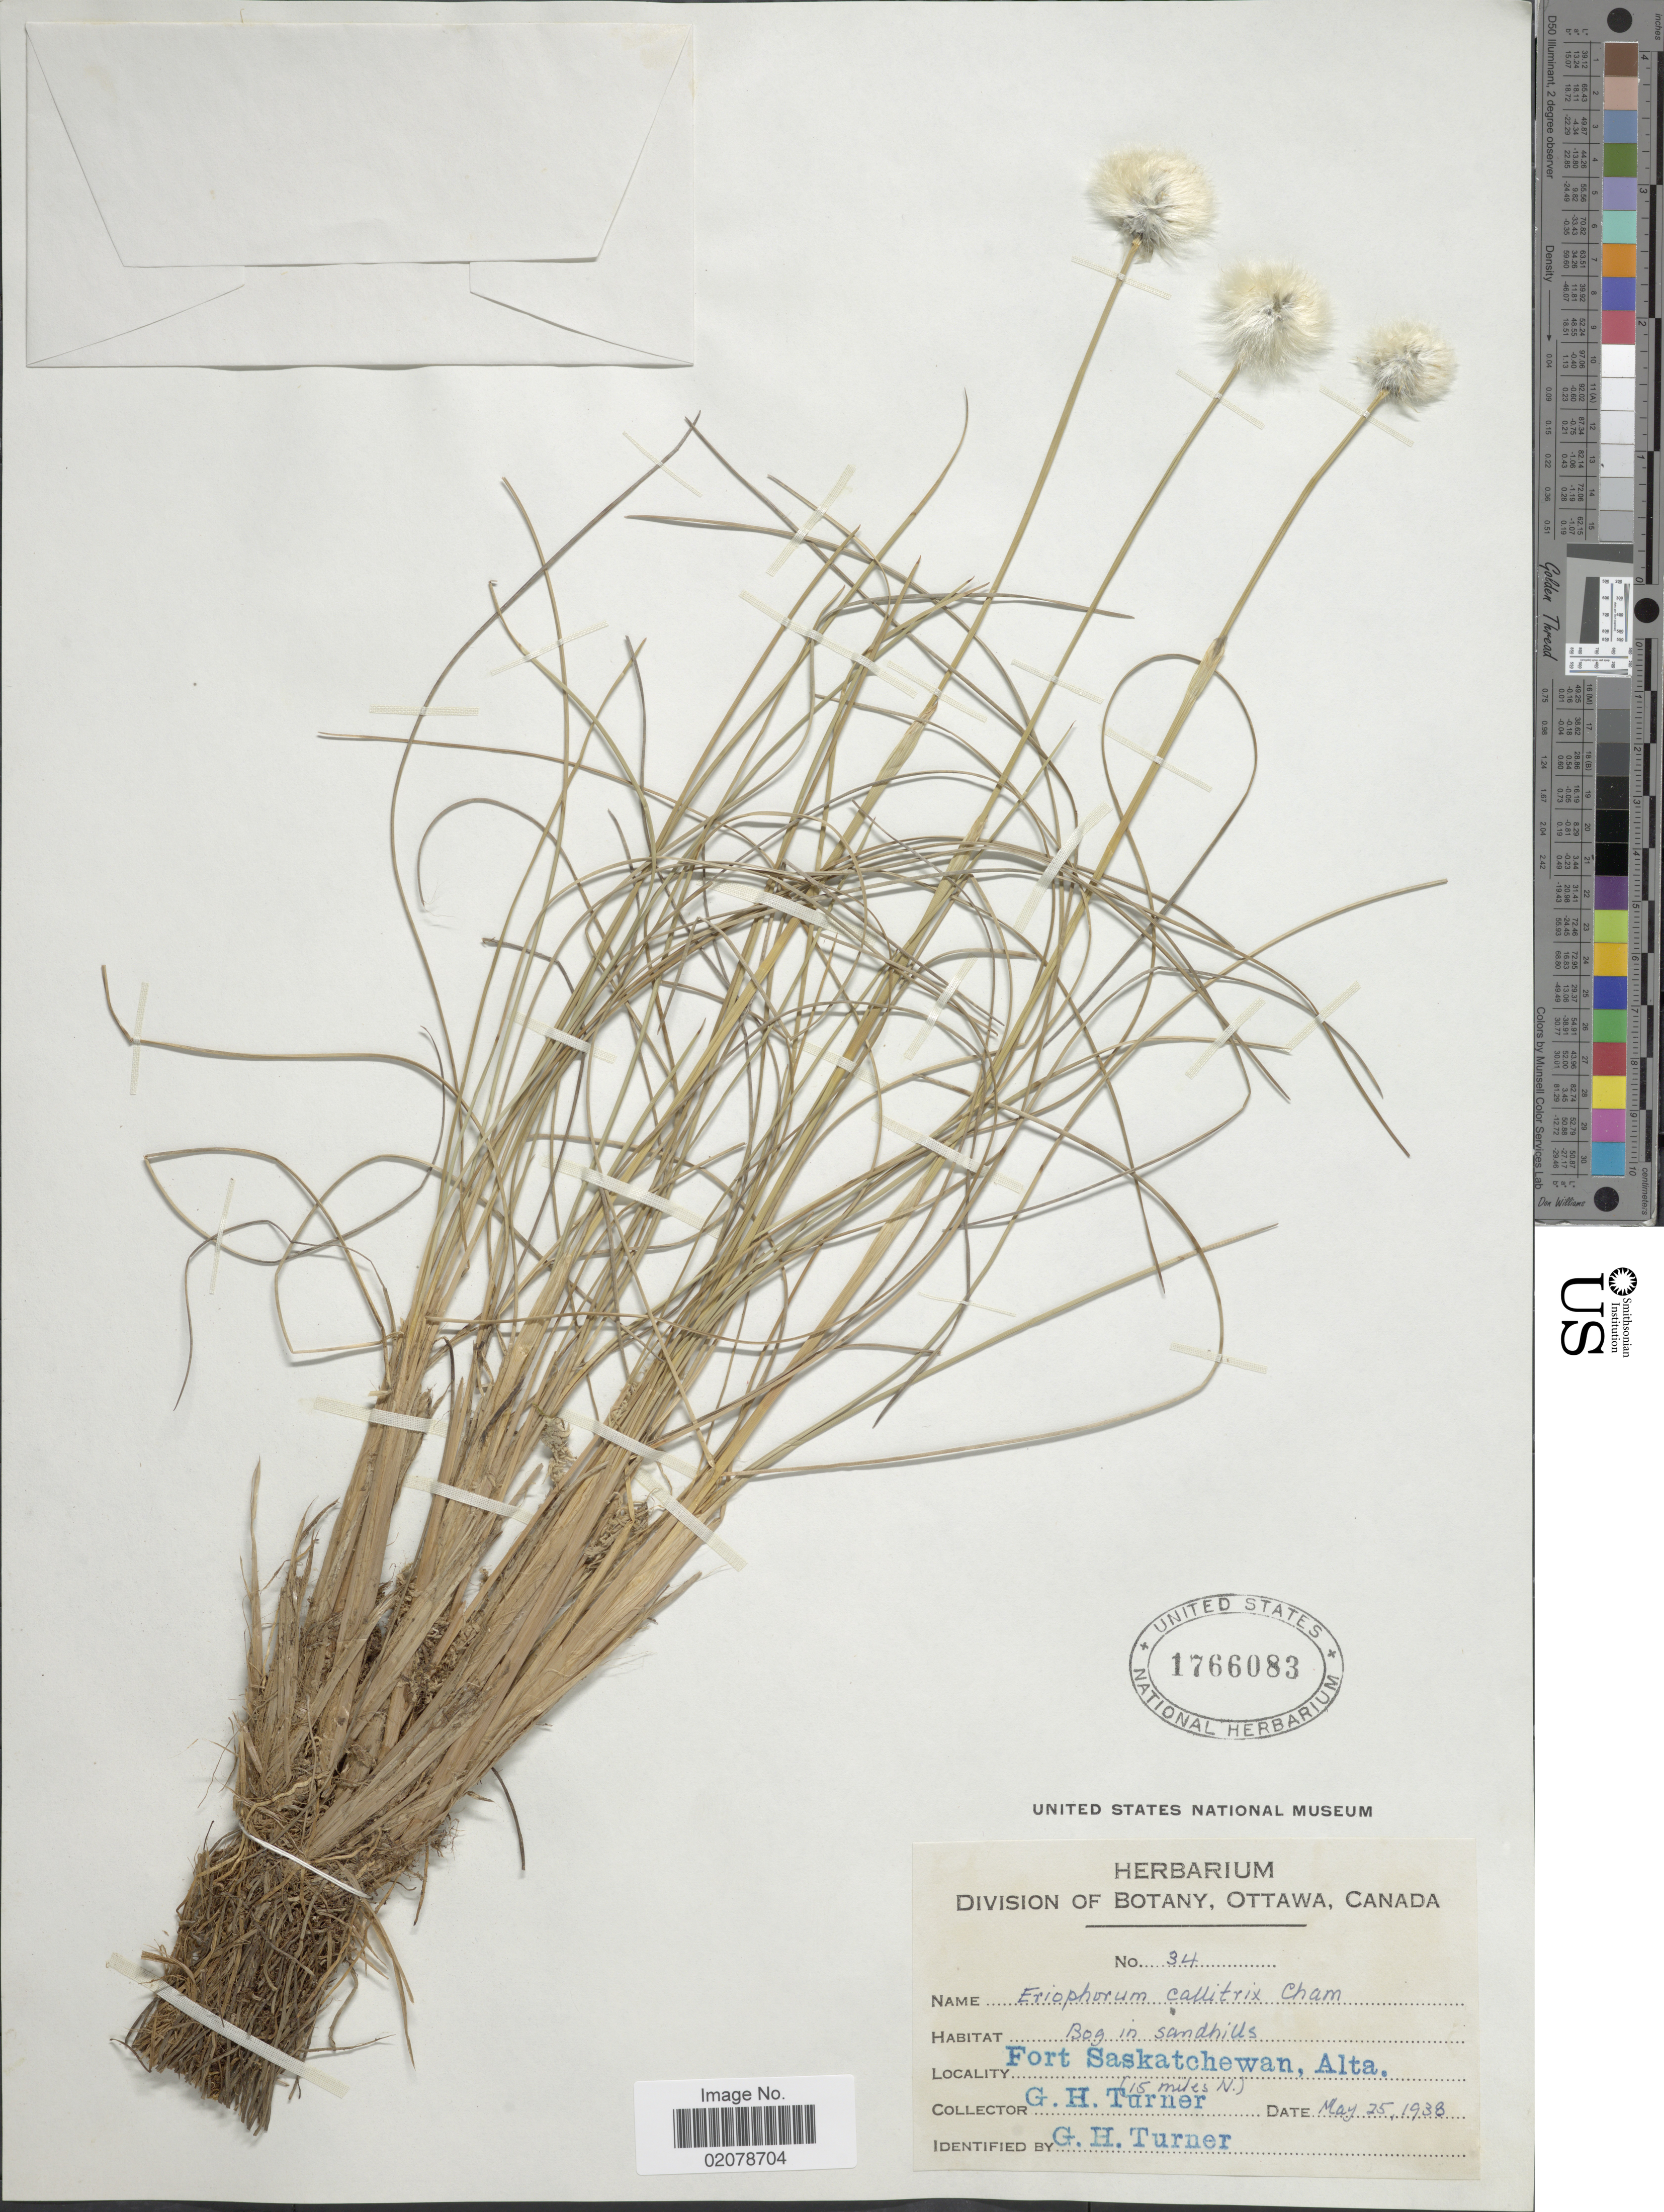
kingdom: Plantae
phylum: Tracheophyta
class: Liliopsida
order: Poales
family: Cyperaceae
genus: Eriophorum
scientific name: Eriophorum vaginatum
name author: L.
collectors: G. H. Turner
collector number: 34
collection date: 1938-05-25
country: Canada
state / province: Alberta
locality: Fort Saskatchewan, Alta. (15 miles N.)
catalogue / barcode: US 1766083